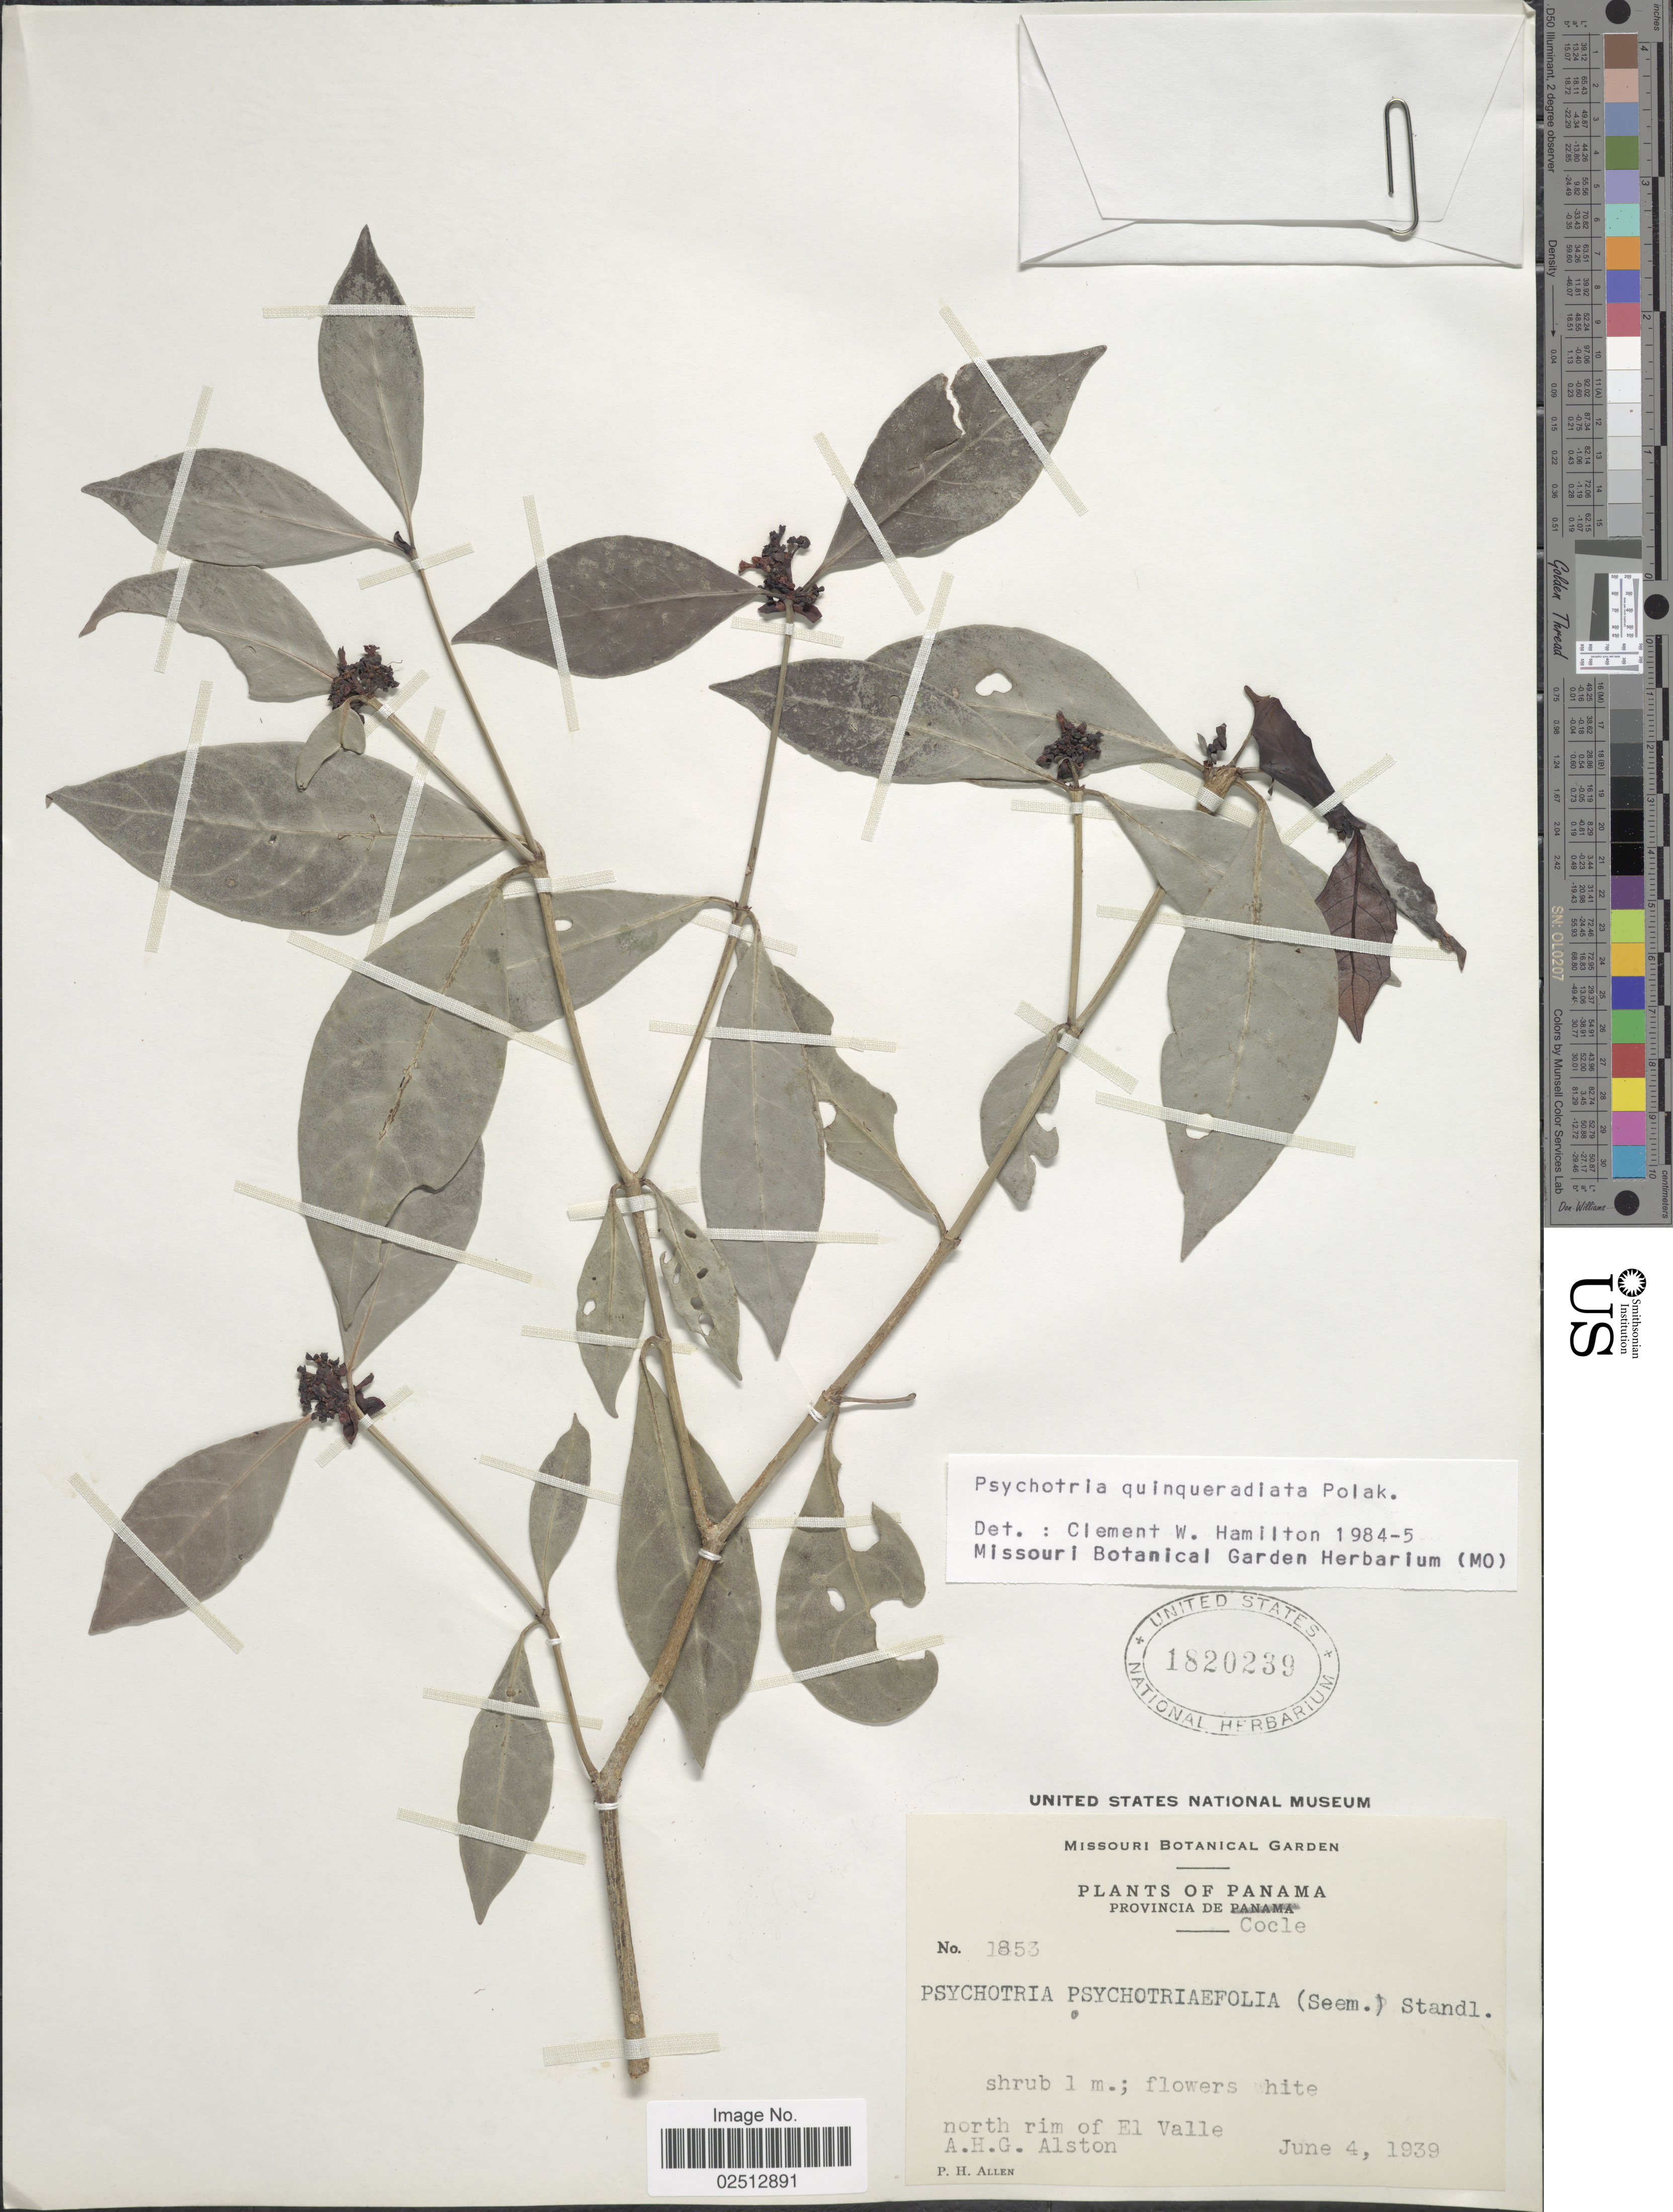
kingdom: Plantae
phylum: Tracheophyta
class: Magnoliopsida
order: Gentianales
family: Rubiaceae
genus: Psychotria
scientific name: Psychotria quinqueradiata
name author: Pol.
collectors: A. H. Alston & P. H. Allen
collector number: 1853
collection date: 1939-06-04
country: Panama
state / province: Coclé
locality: Provincia de Cocle. North rim of El Valle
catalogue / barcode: US 1820239